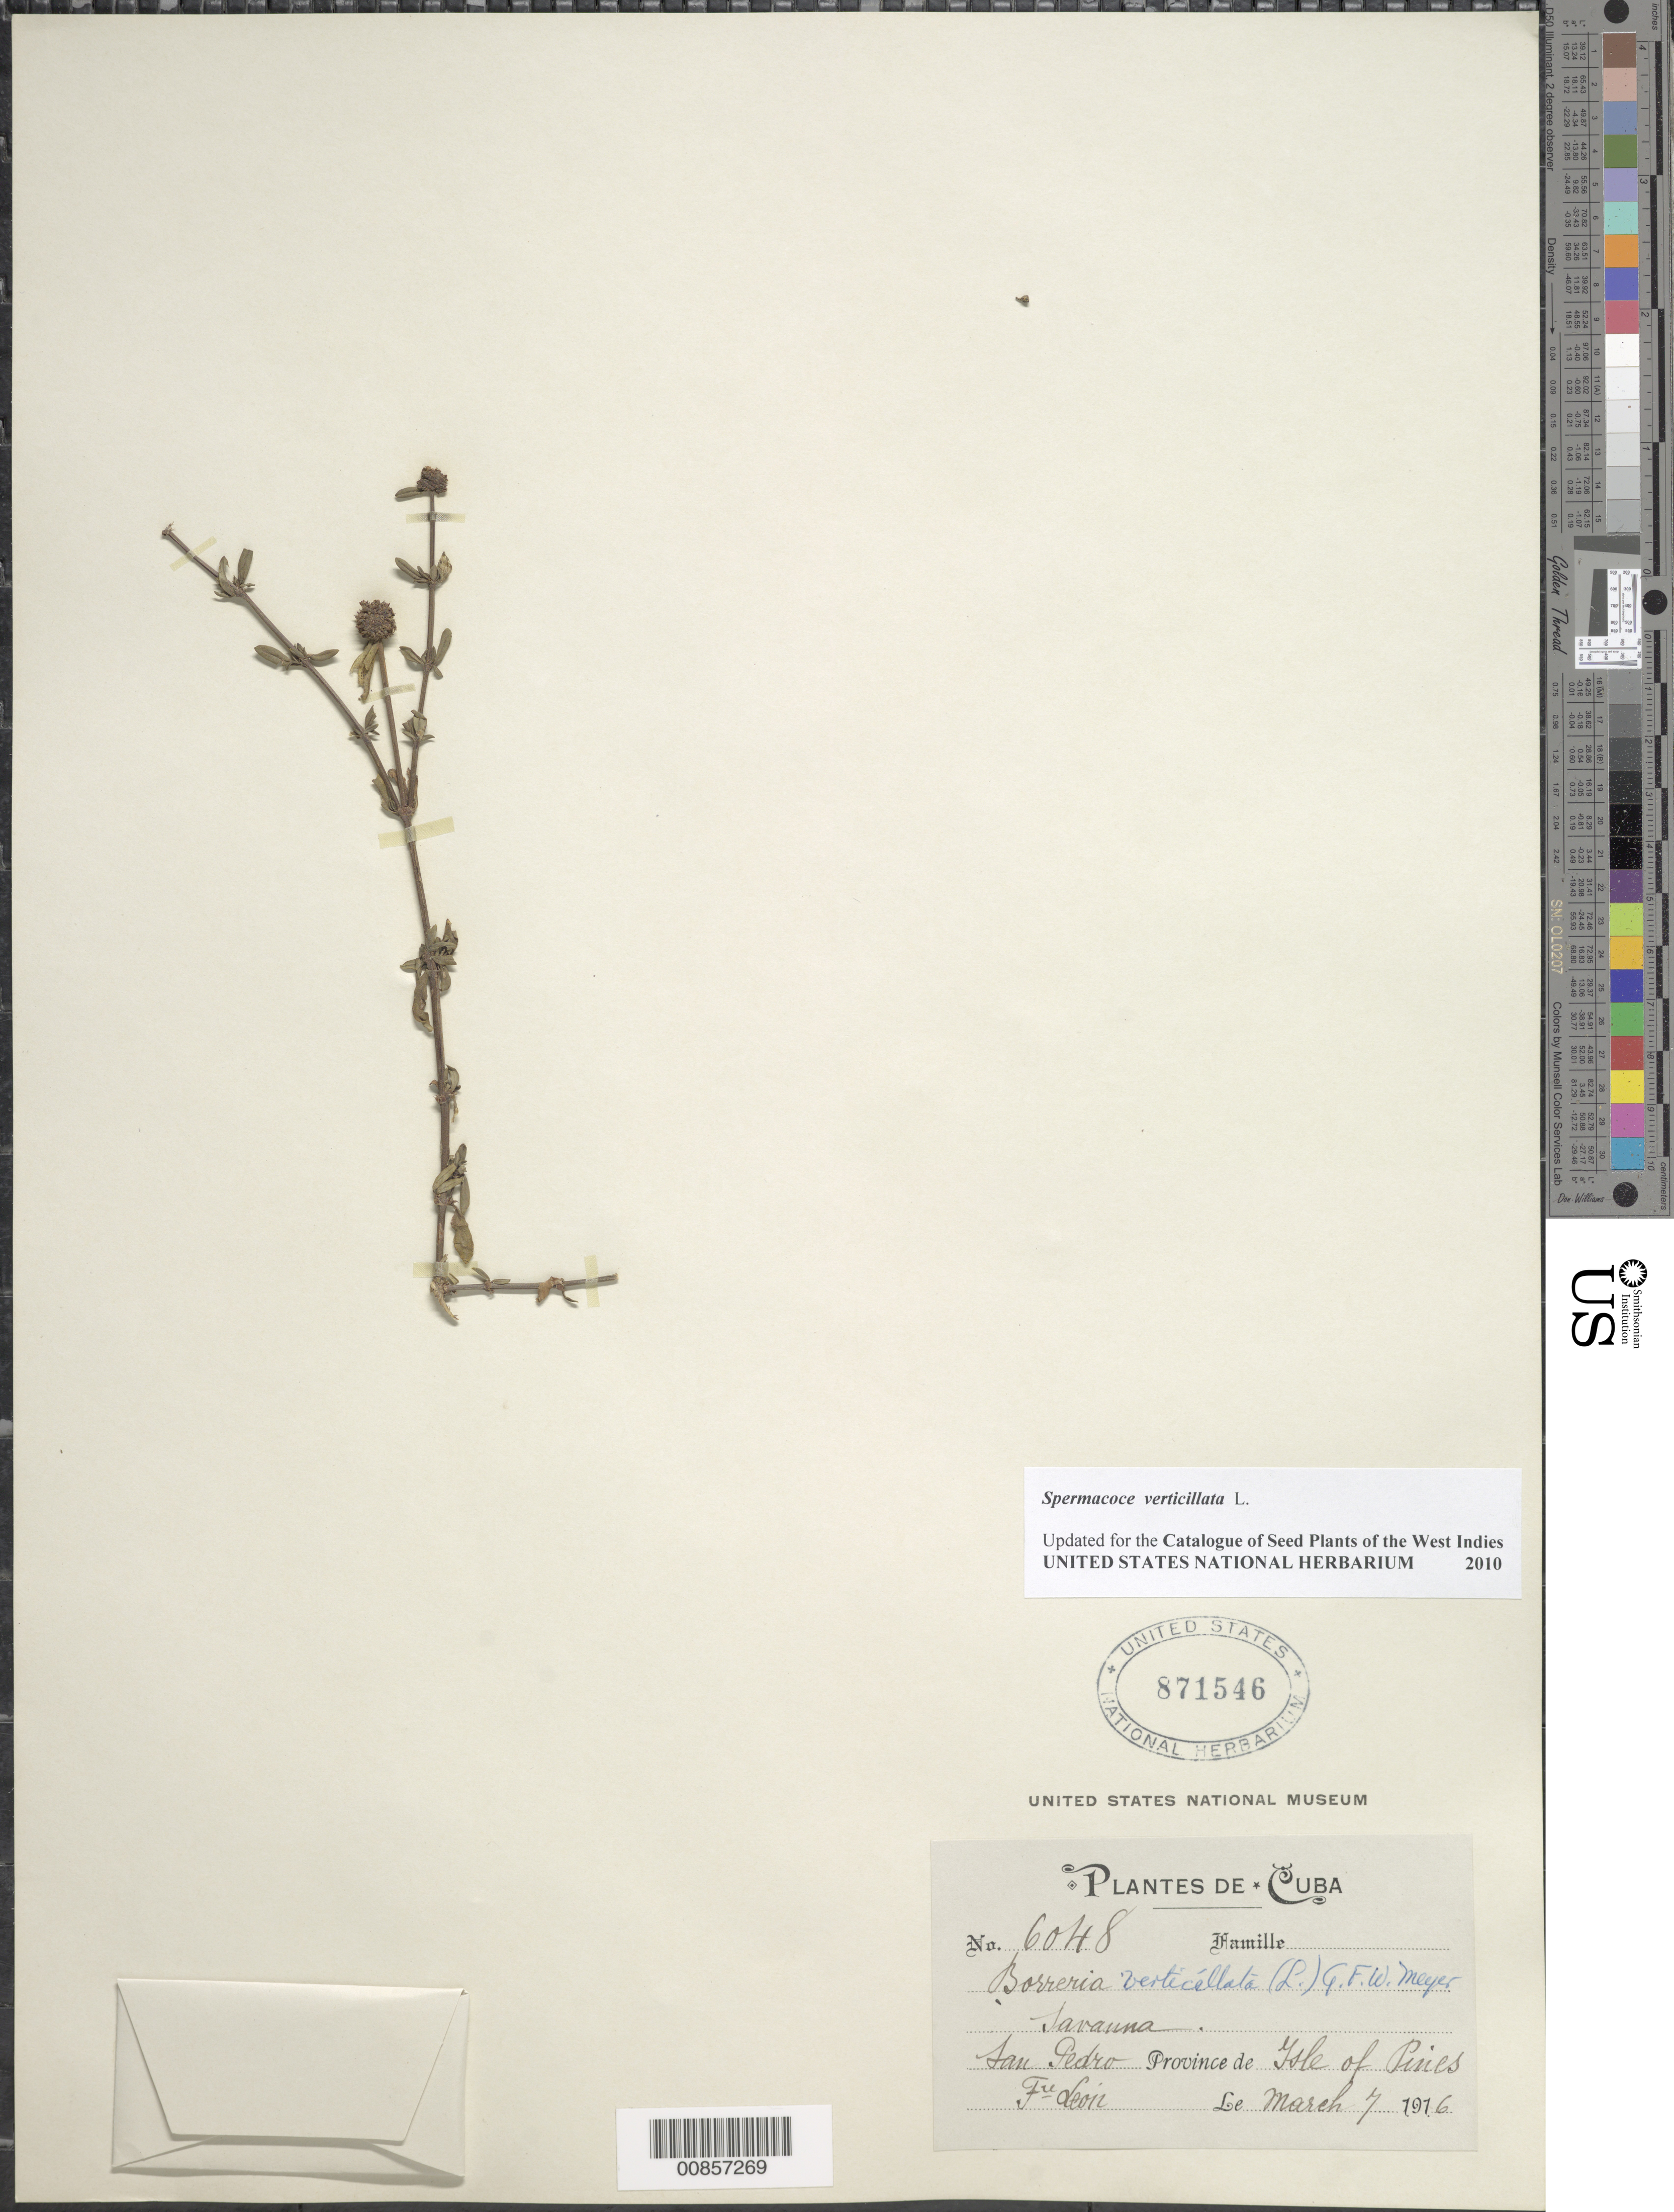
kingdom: Plantae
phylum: Tracheophyta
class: Magnoliopsida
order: Gentianales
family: Rubiaceae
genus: Spermacoce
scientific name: Spermacoce verticillata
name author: L.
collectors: Bro. León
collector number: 6048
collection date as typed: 07 Mar 1916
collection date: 1916-03-07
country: Cuba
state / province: Isla de La Juventud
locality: San Pedro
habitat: Savanna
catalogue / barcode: US 871546